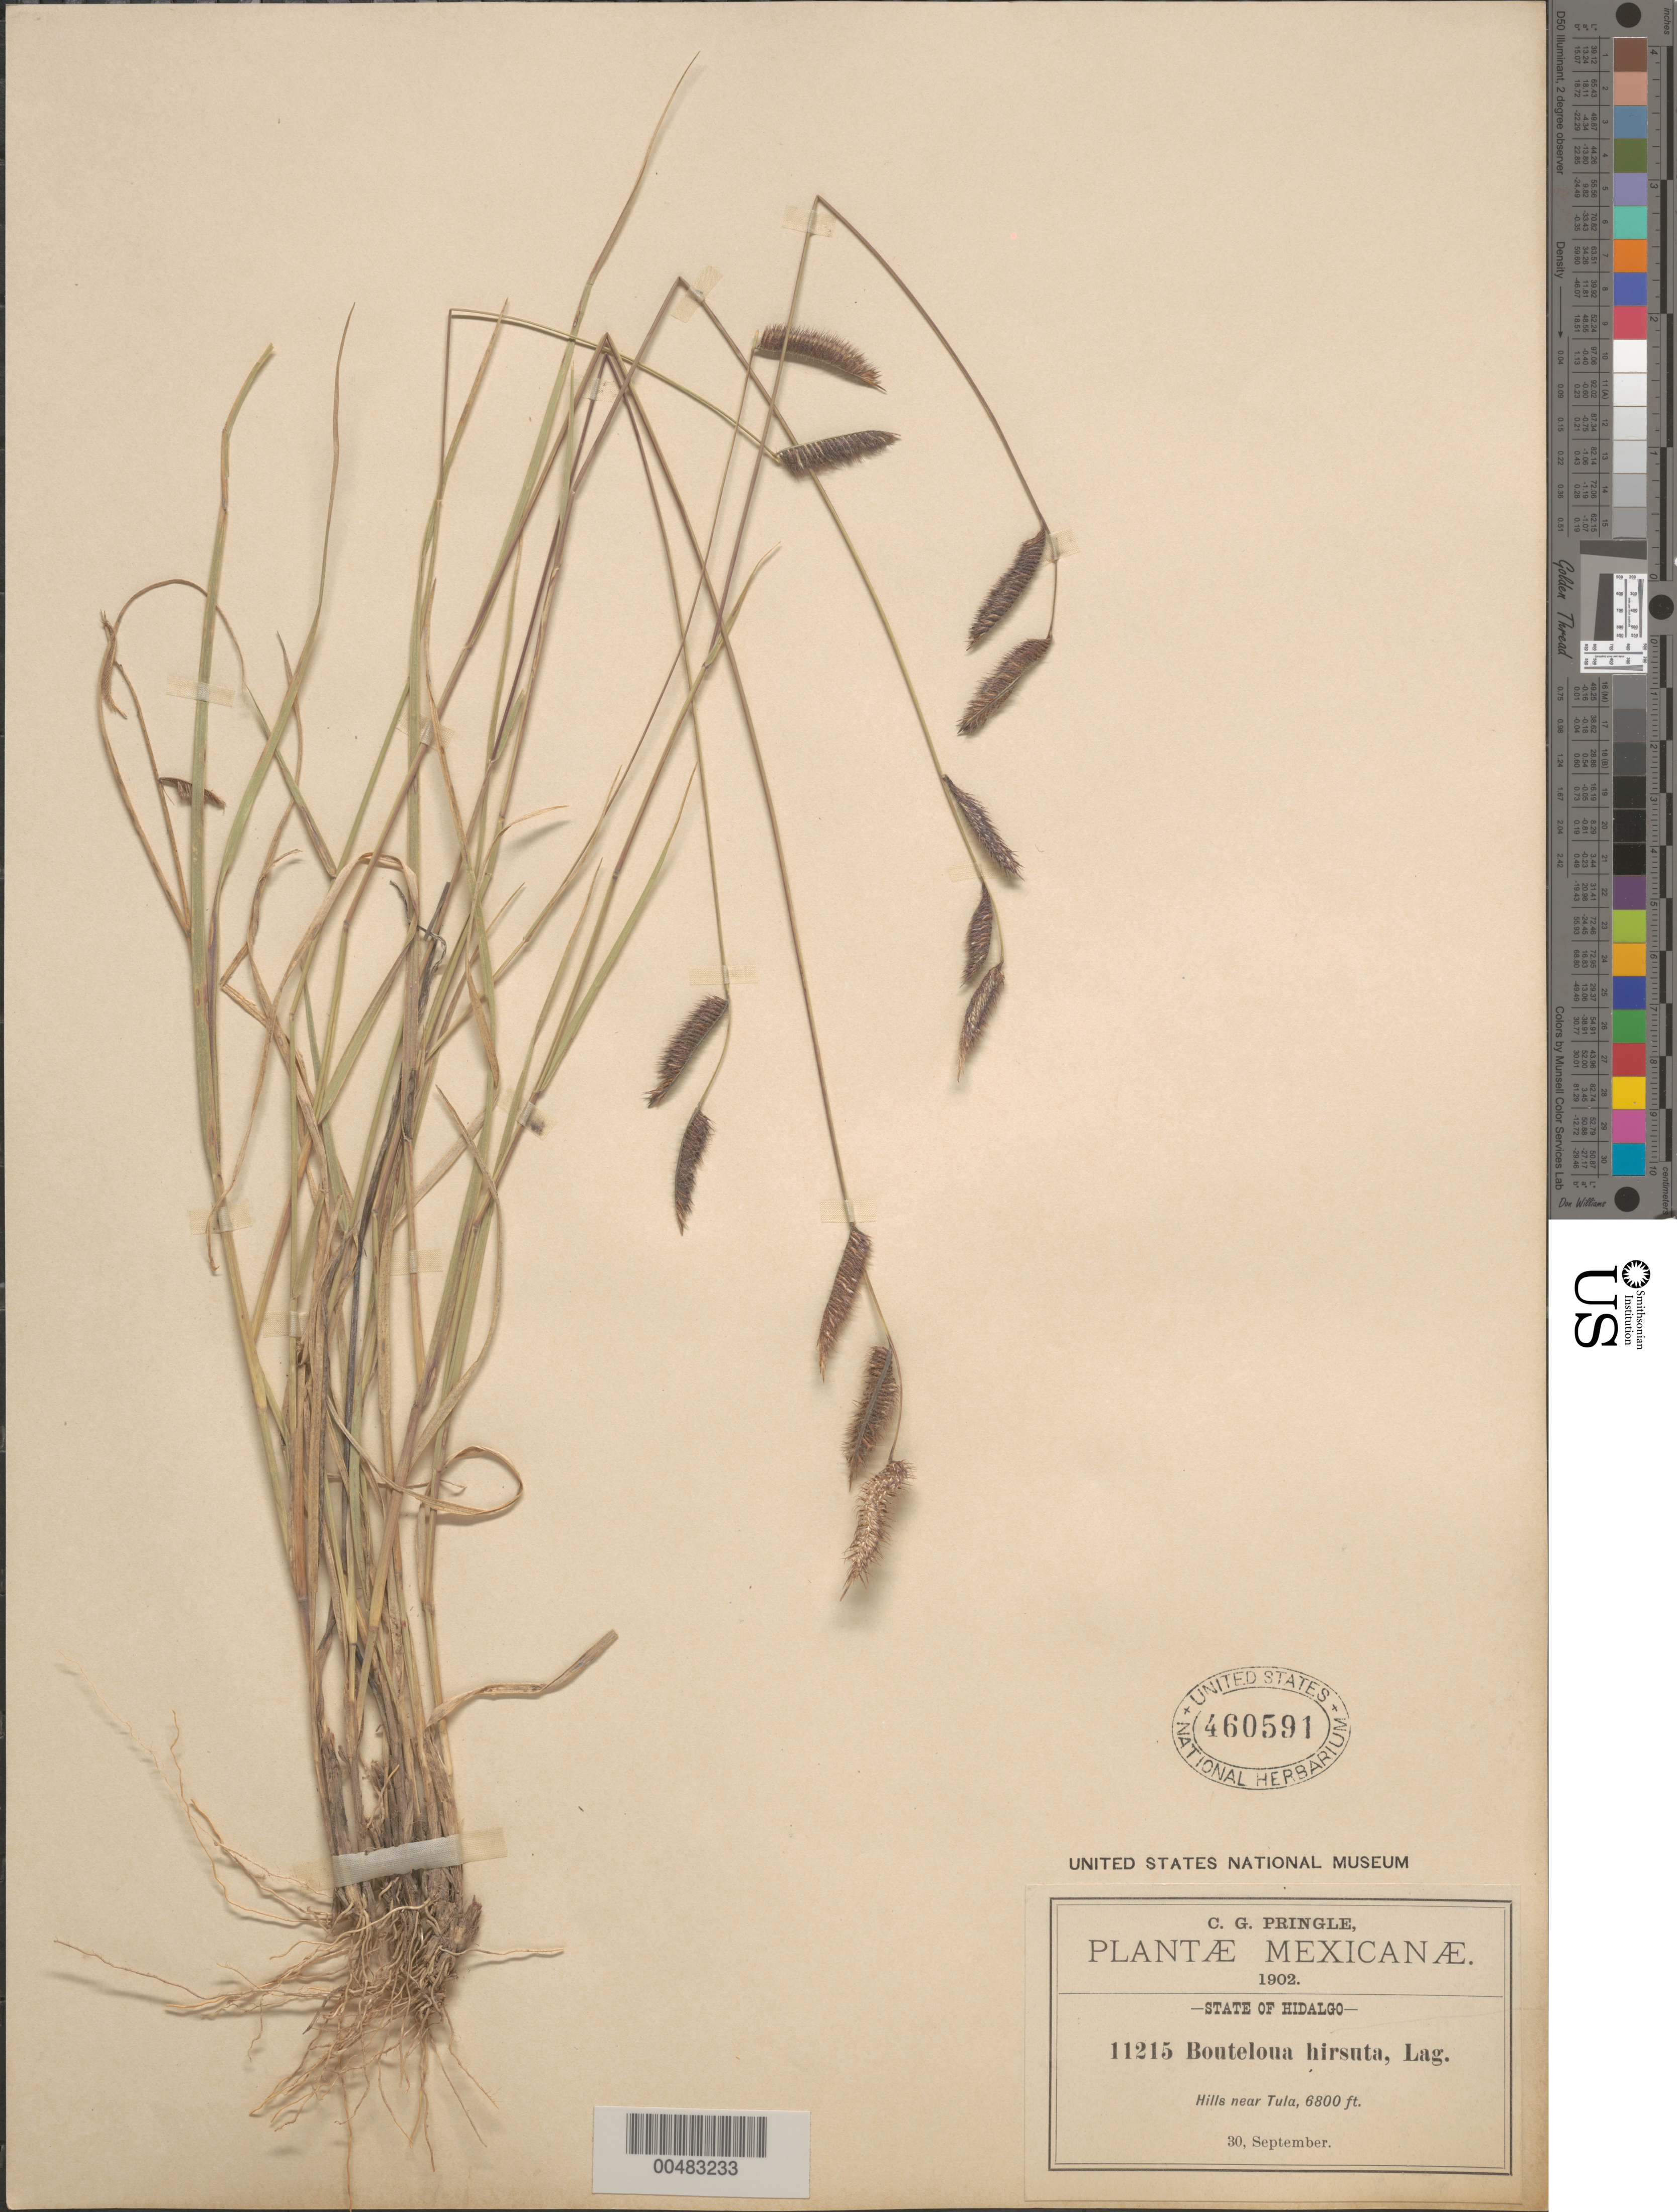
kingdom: Plantae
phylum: Tracheophyta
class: Liliopsida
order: Poales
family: Poaceae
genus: Bouteloua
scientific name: Bouteloua hirsuta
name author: Lag.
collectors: C. G. Pringle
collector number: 11215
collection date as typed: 30 Sep 1902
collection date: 1902-09-30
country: Mexico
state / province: Hidalgo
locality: Hills near Tula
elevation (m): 2073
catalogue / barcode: US 460591